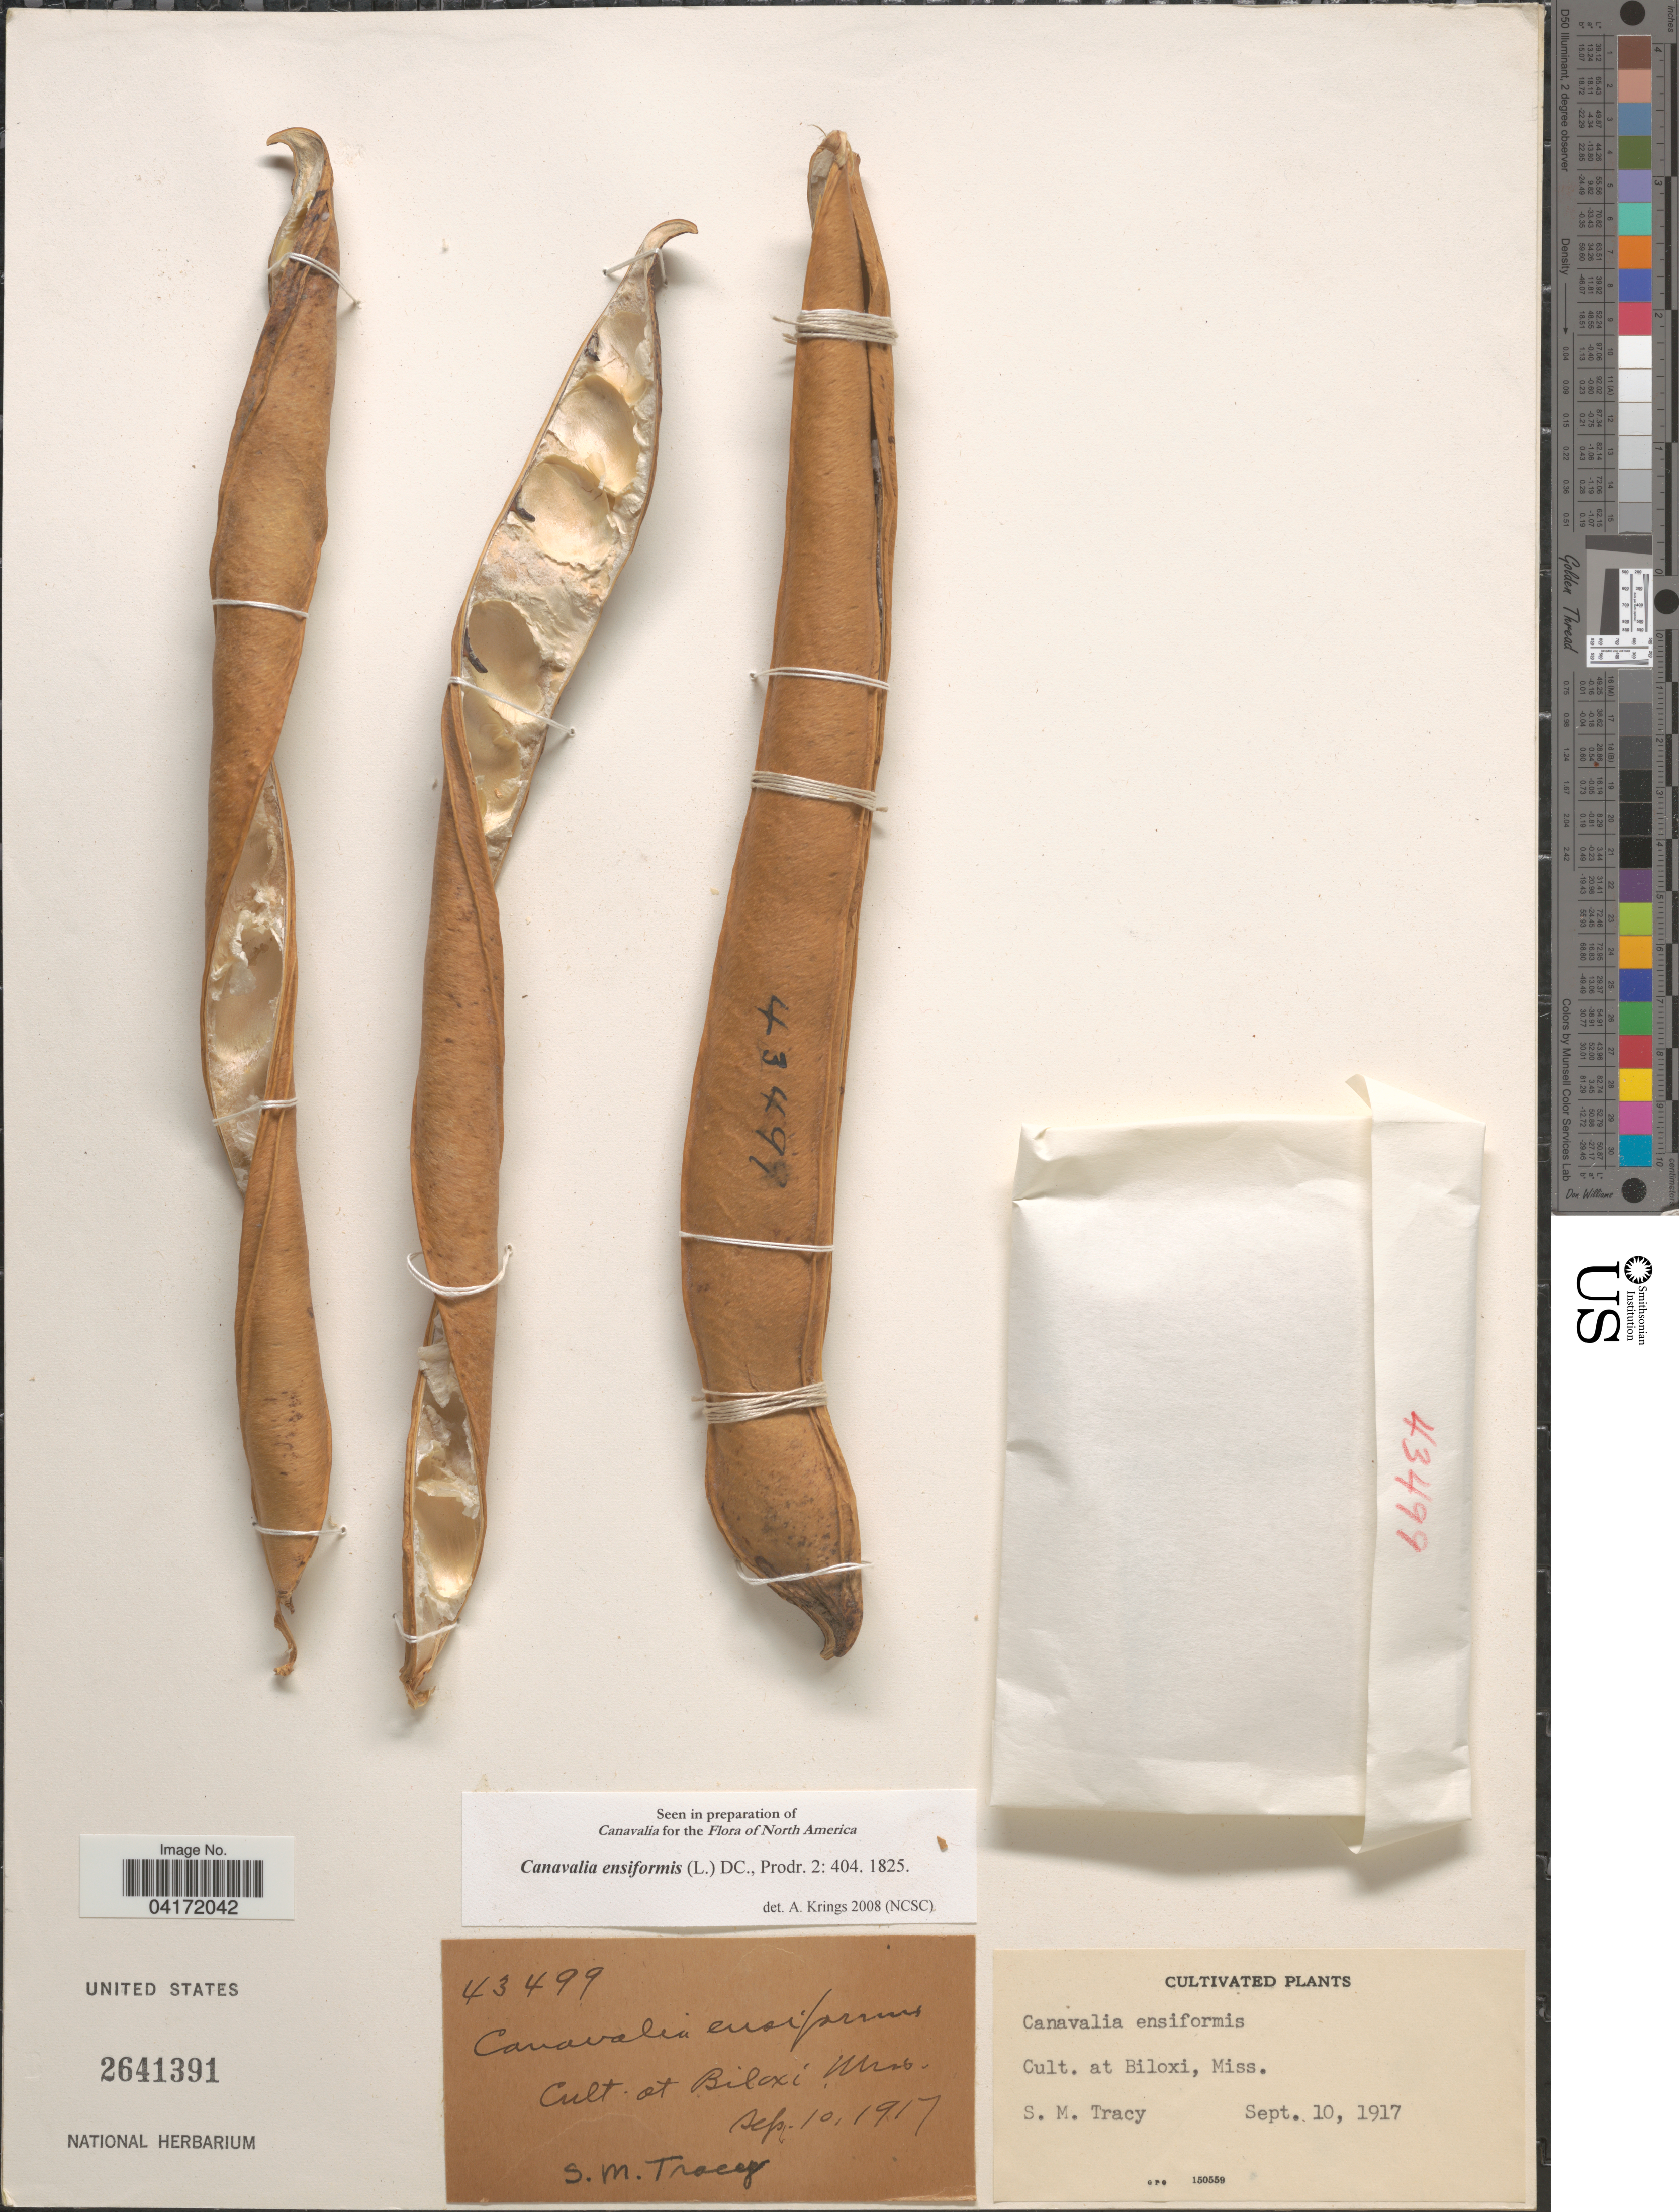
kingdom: Plantae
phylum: Tracheophyta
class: Magnoliopsida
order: Fabales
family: Fabaceae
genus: Canavalia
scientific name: Canavalia ensiformis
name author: (L.) DC.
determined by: Krings, A.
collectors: S. M. Tracy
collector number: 43499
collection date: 1917-09-10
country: United States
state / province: Mississippi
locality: Cult. at Biloxi.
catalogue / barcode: US 2641391